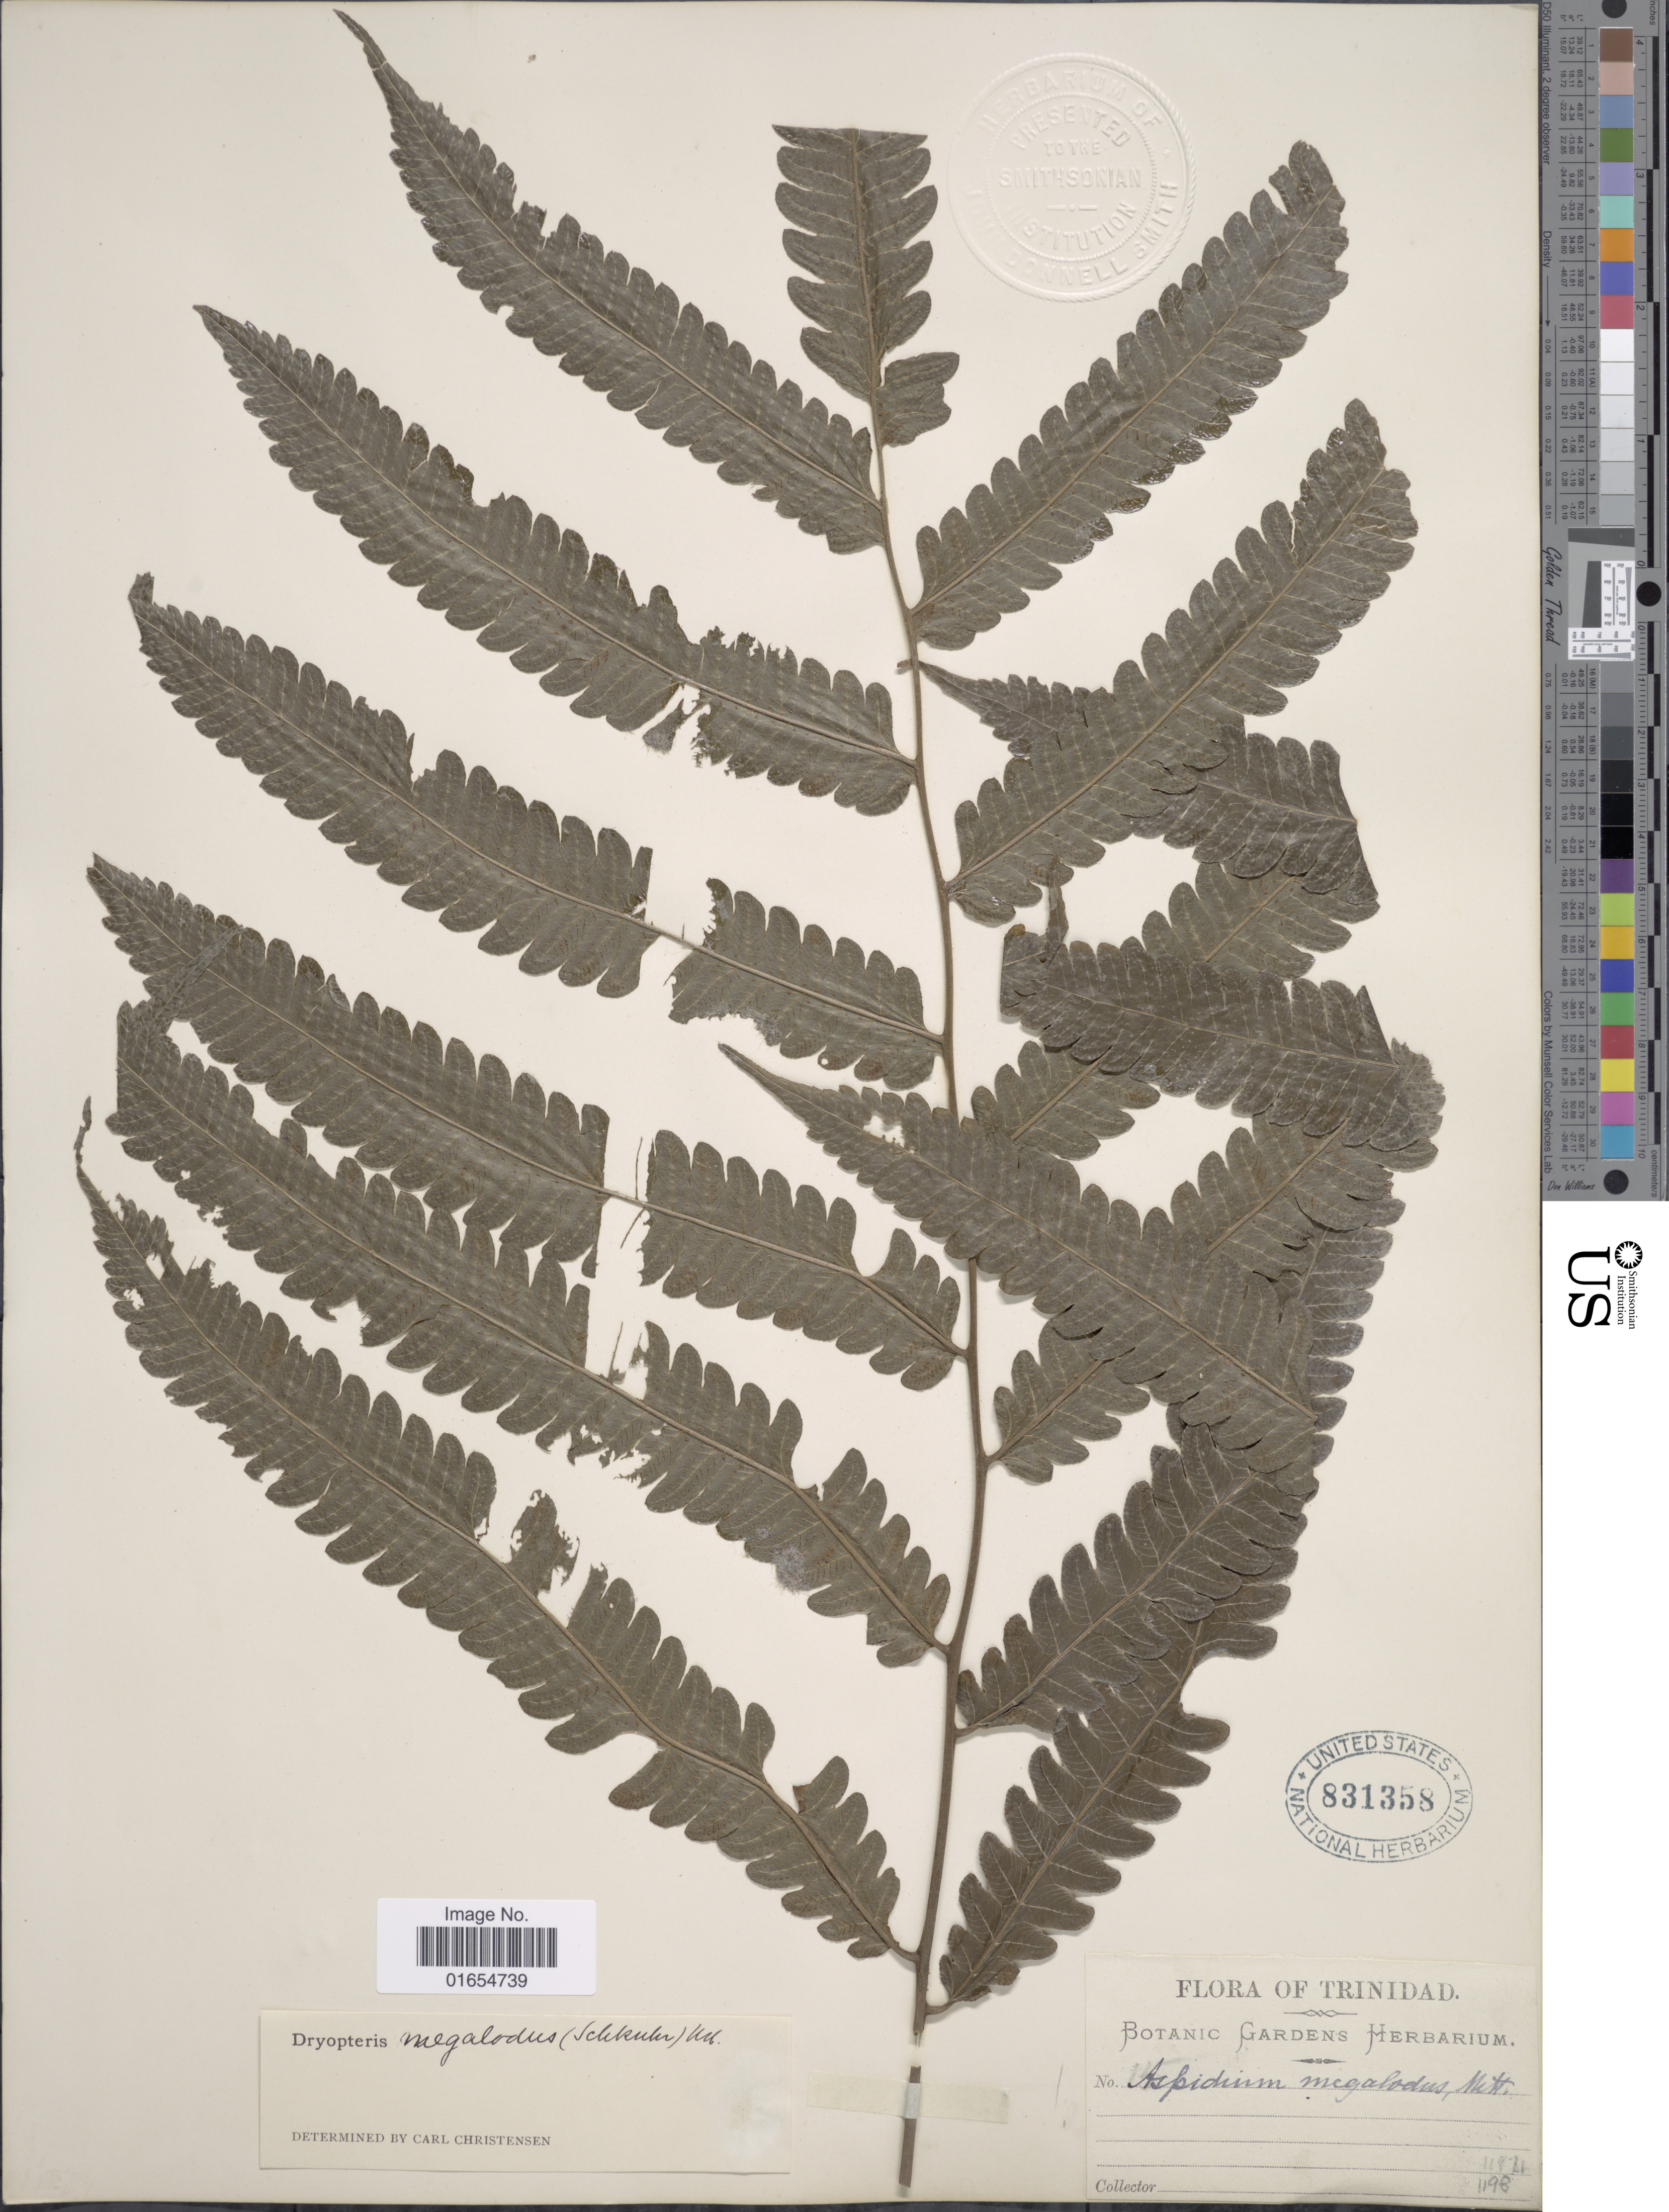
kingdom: Plantae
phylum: Tracheophyta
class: Polypodiopsida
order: Polypodiales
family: Thelypteridaceae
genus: Goniopteris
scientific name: Goniopteris pennata (Poir.) comb. nov., ined 2015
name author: (Poir.)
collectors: Botanic Gardens Herbarium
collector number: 1198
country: Trinidad and Tobago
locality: Trinidad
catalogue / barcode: US 831358